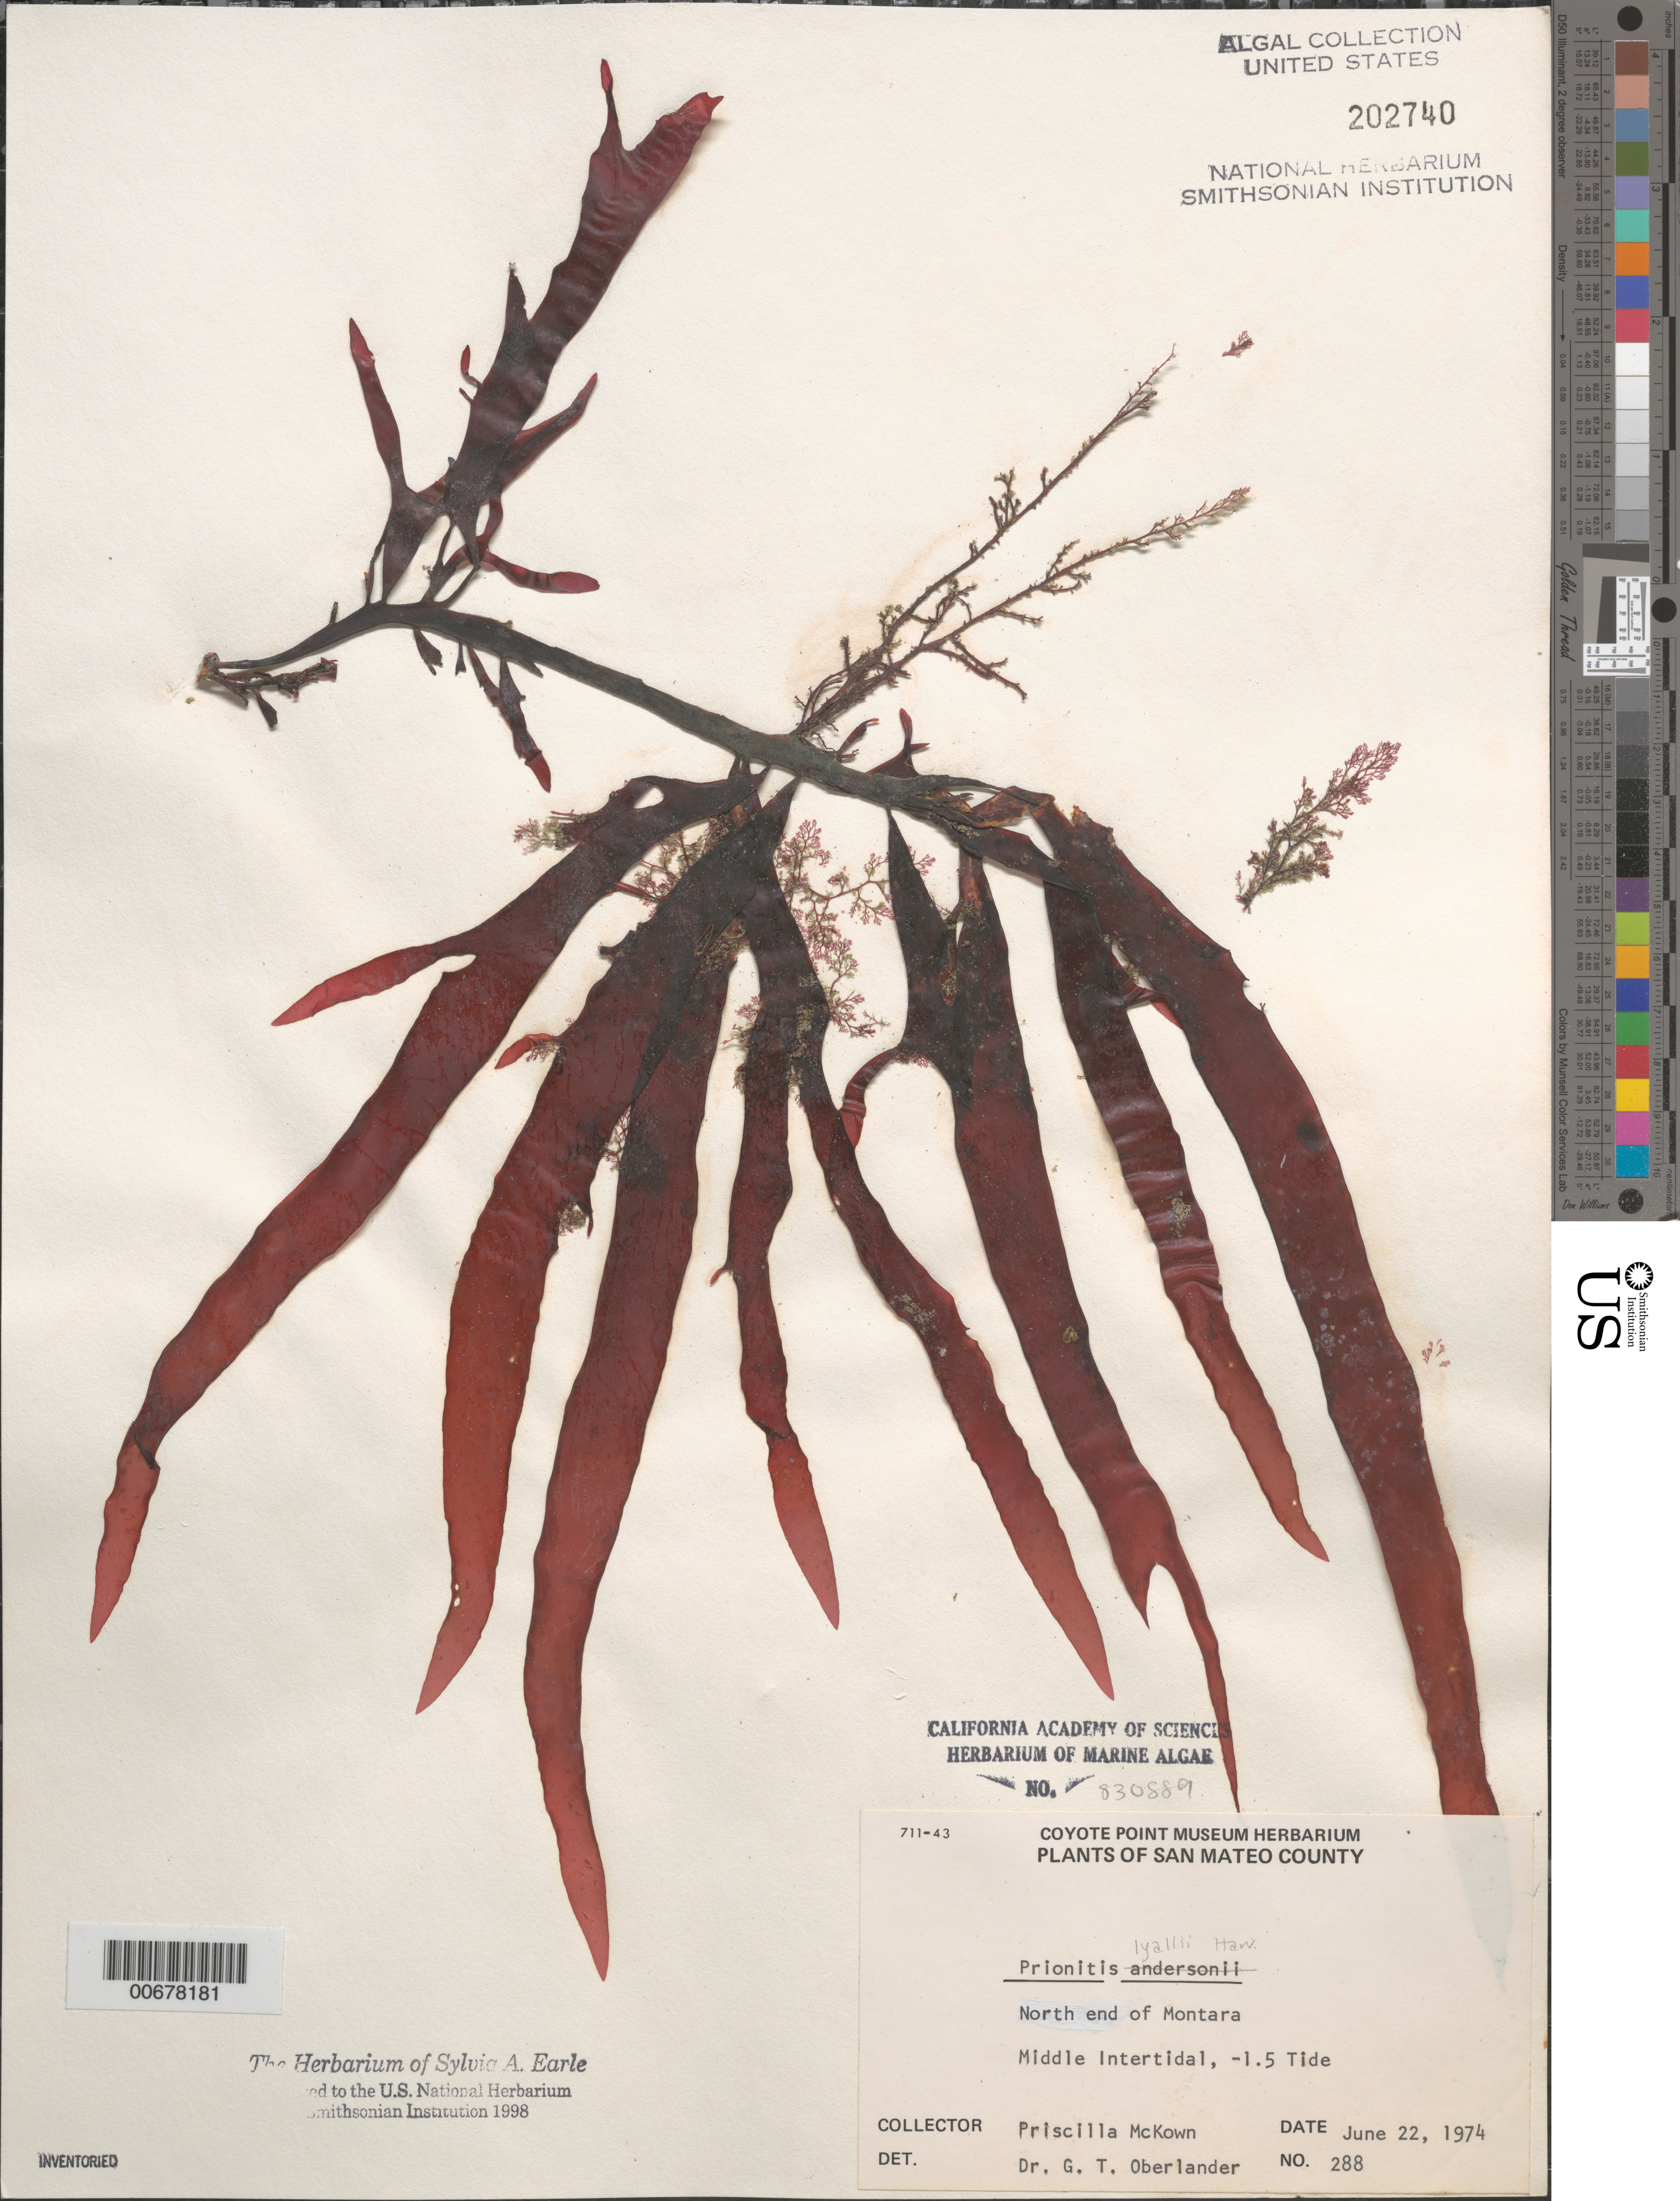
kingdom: Plantae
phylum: Rhodophyta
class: Florideophyceae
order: Cryptonemiales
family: Cryptonemiaceae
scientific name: Prionitis sternbergii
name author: (C. Agardh) J. Agardh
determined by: Algae name updating Project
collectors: P. McKown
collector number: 288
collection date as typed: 22 Jun 1974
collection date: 1974-06-22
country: United States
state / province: California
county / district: San Mateo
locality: Montara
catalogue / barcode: US 202740